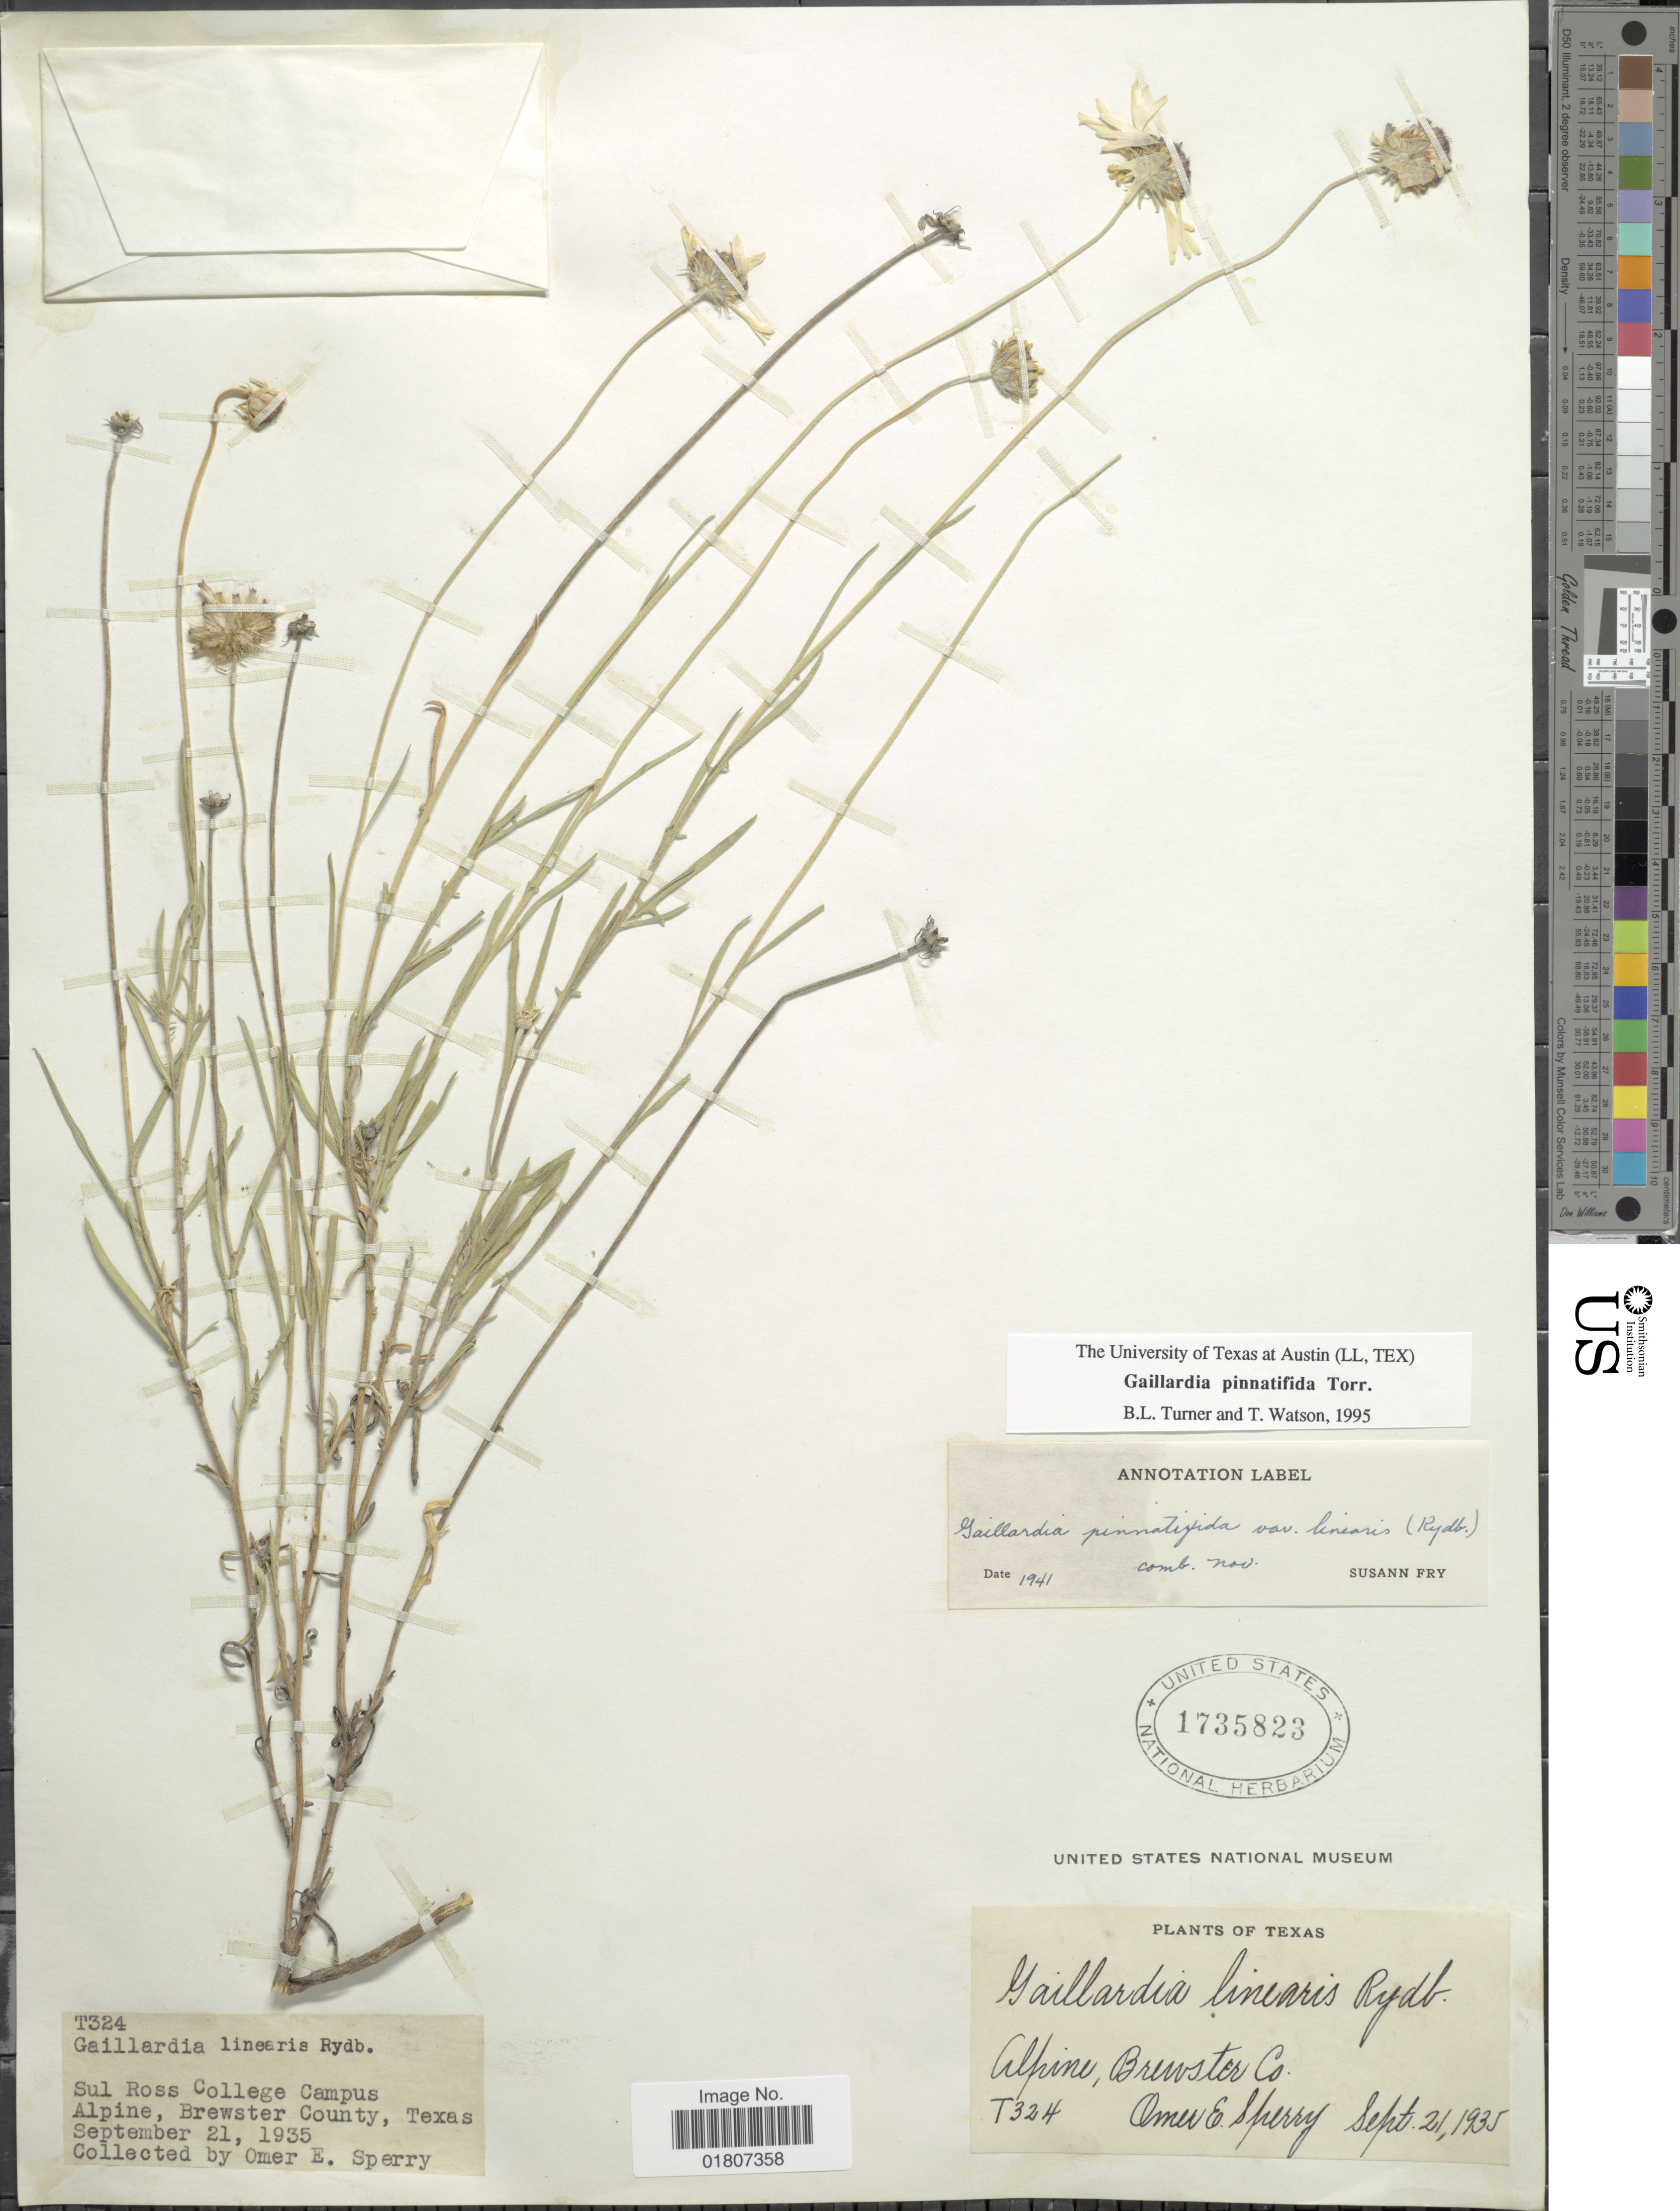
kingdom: Plantae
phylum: Tracheophyta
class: Magnoliopsida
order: Asterales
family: Asteraceae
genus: Gaillardia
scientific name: Gaillardia pinnatifida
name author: Torr.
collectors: O. E. Sperry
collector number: T324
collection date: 1935-09-21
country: United States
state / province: Texas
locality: Sul Ross College Campus. Alpine, Brewster County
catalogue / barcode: US 1735823